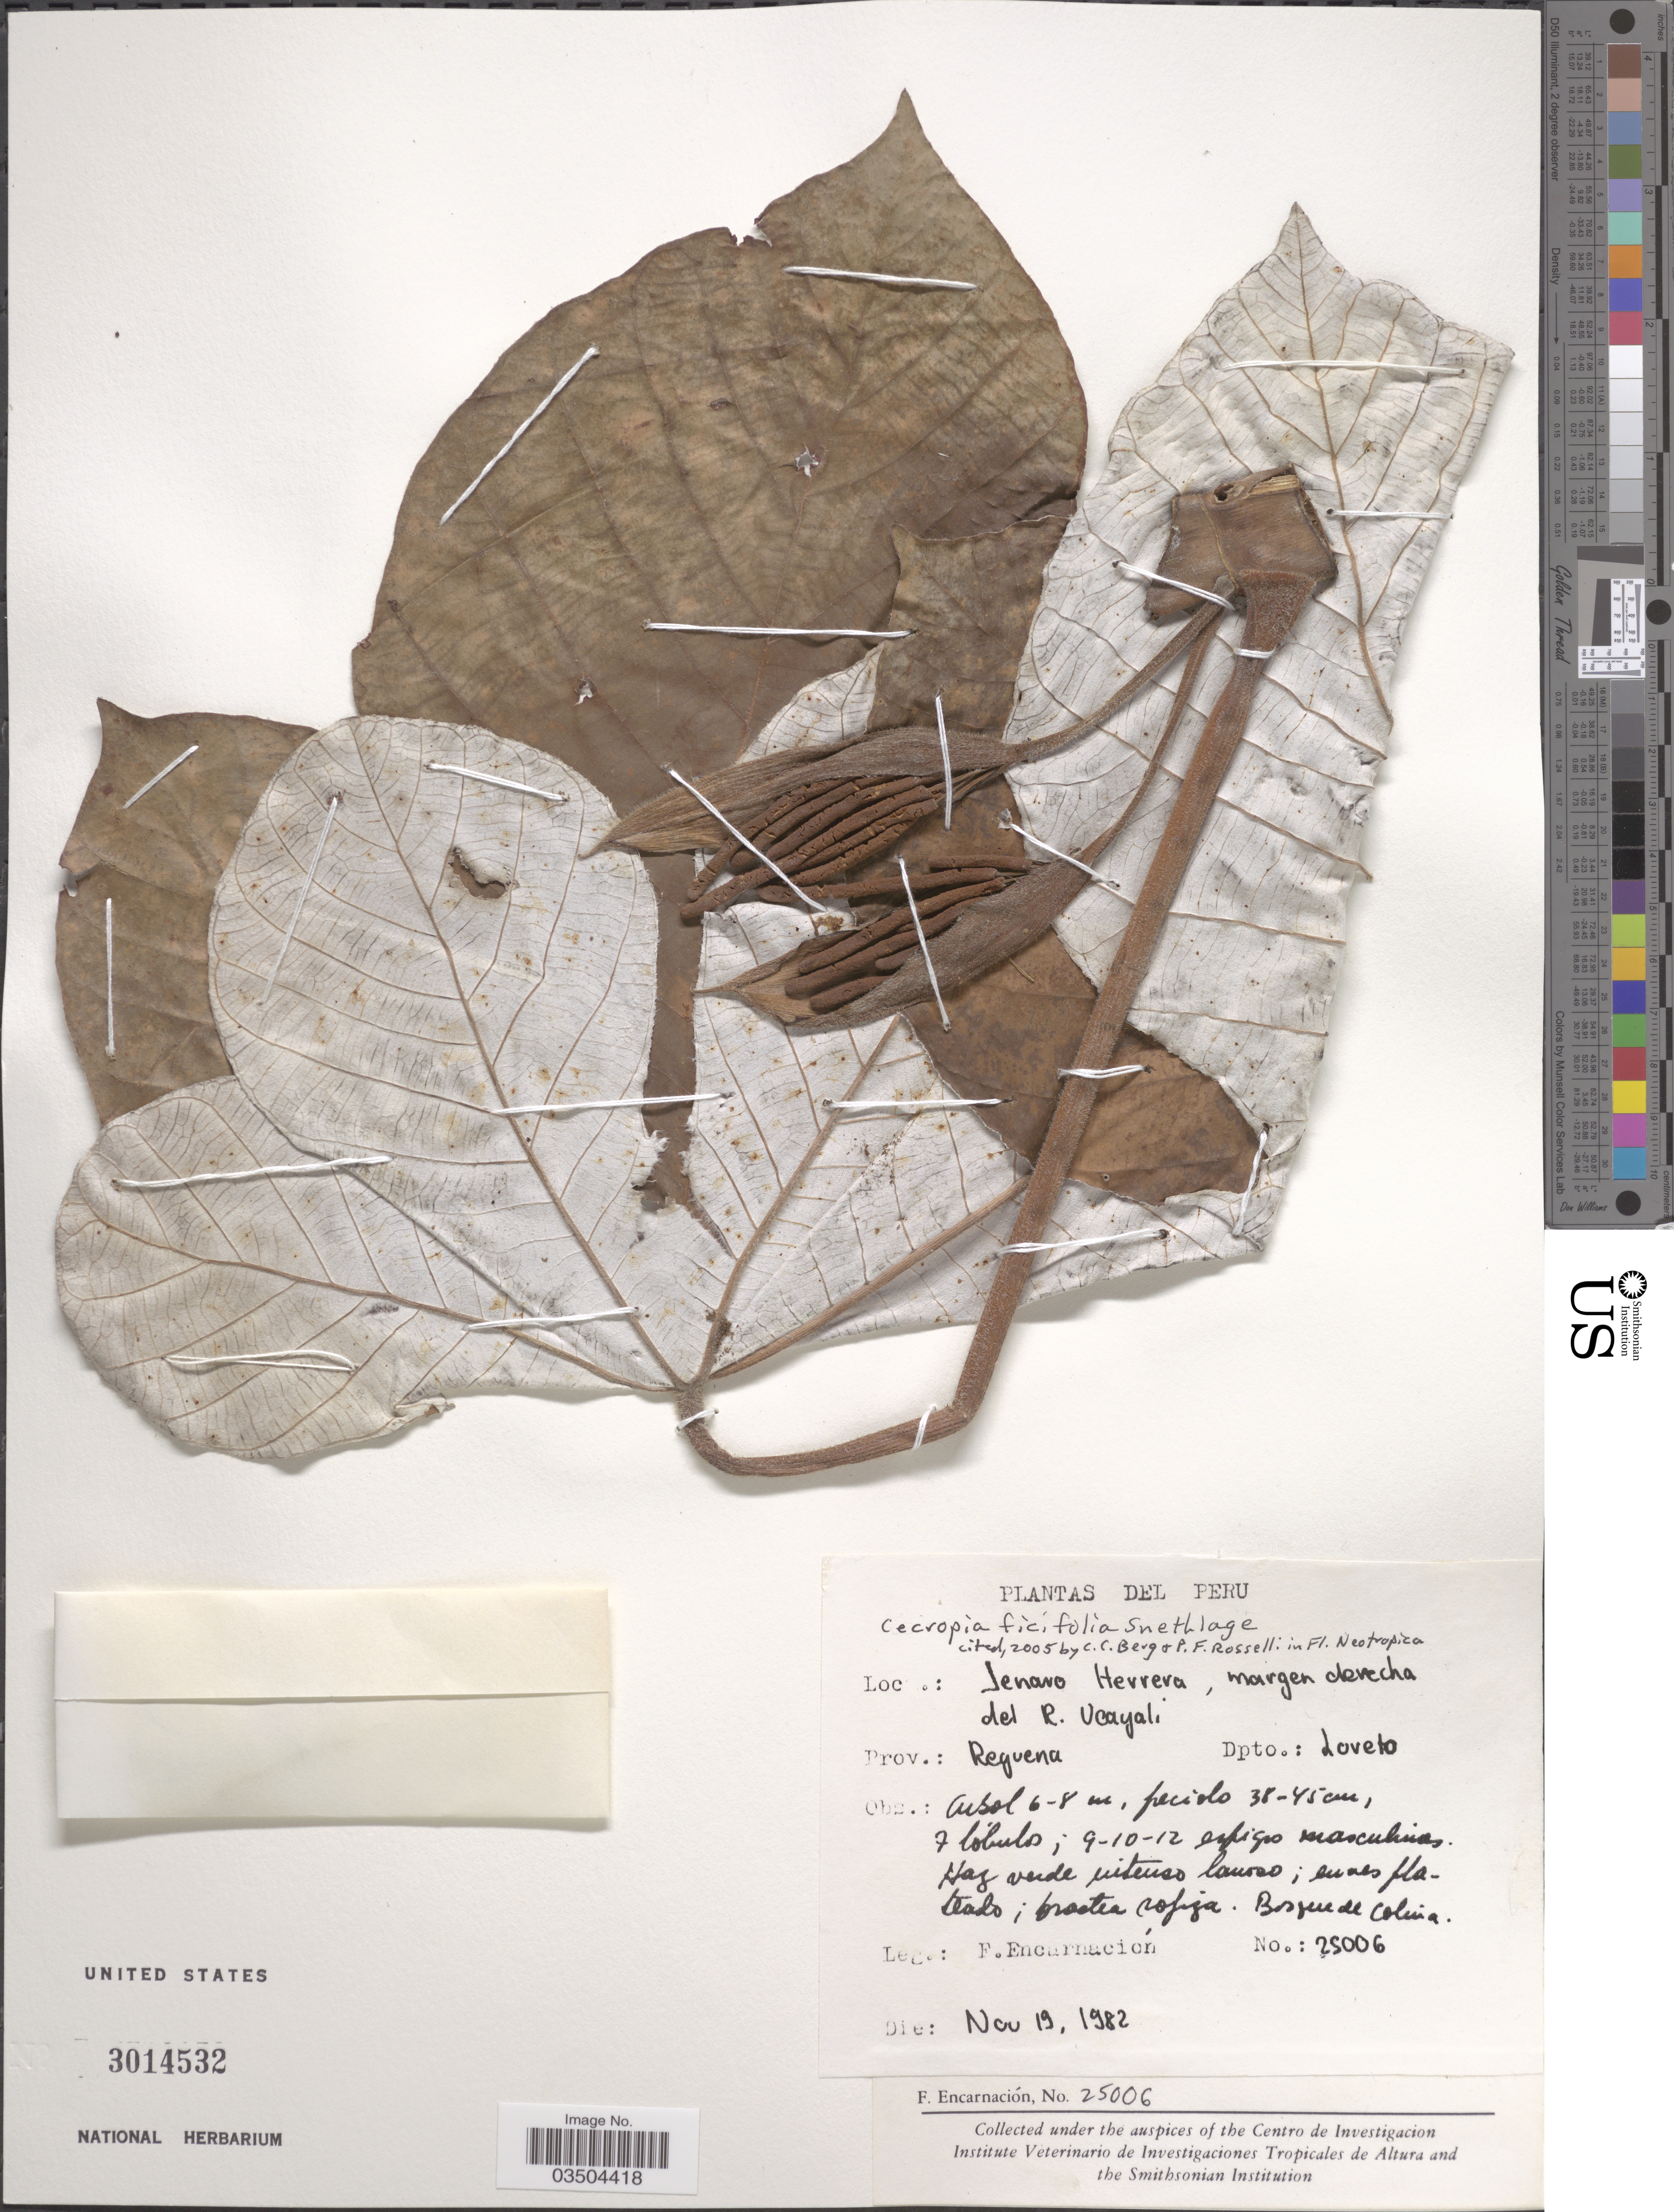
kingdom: Plantae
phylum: Tracheophyta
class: Magnoliopsida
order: Rosales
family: Urticaceae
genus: Cecropia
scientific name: Cecropia ficifolia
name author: Snethlage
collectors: F. Encarnación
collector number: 25006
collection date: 1982-11-19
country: Peru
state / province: Loreto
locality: Jenaro Herrera, margen derecha del R. Ucayali. Prov.: Reguena, Dpto.: Loreto.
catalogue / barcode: US 3014532